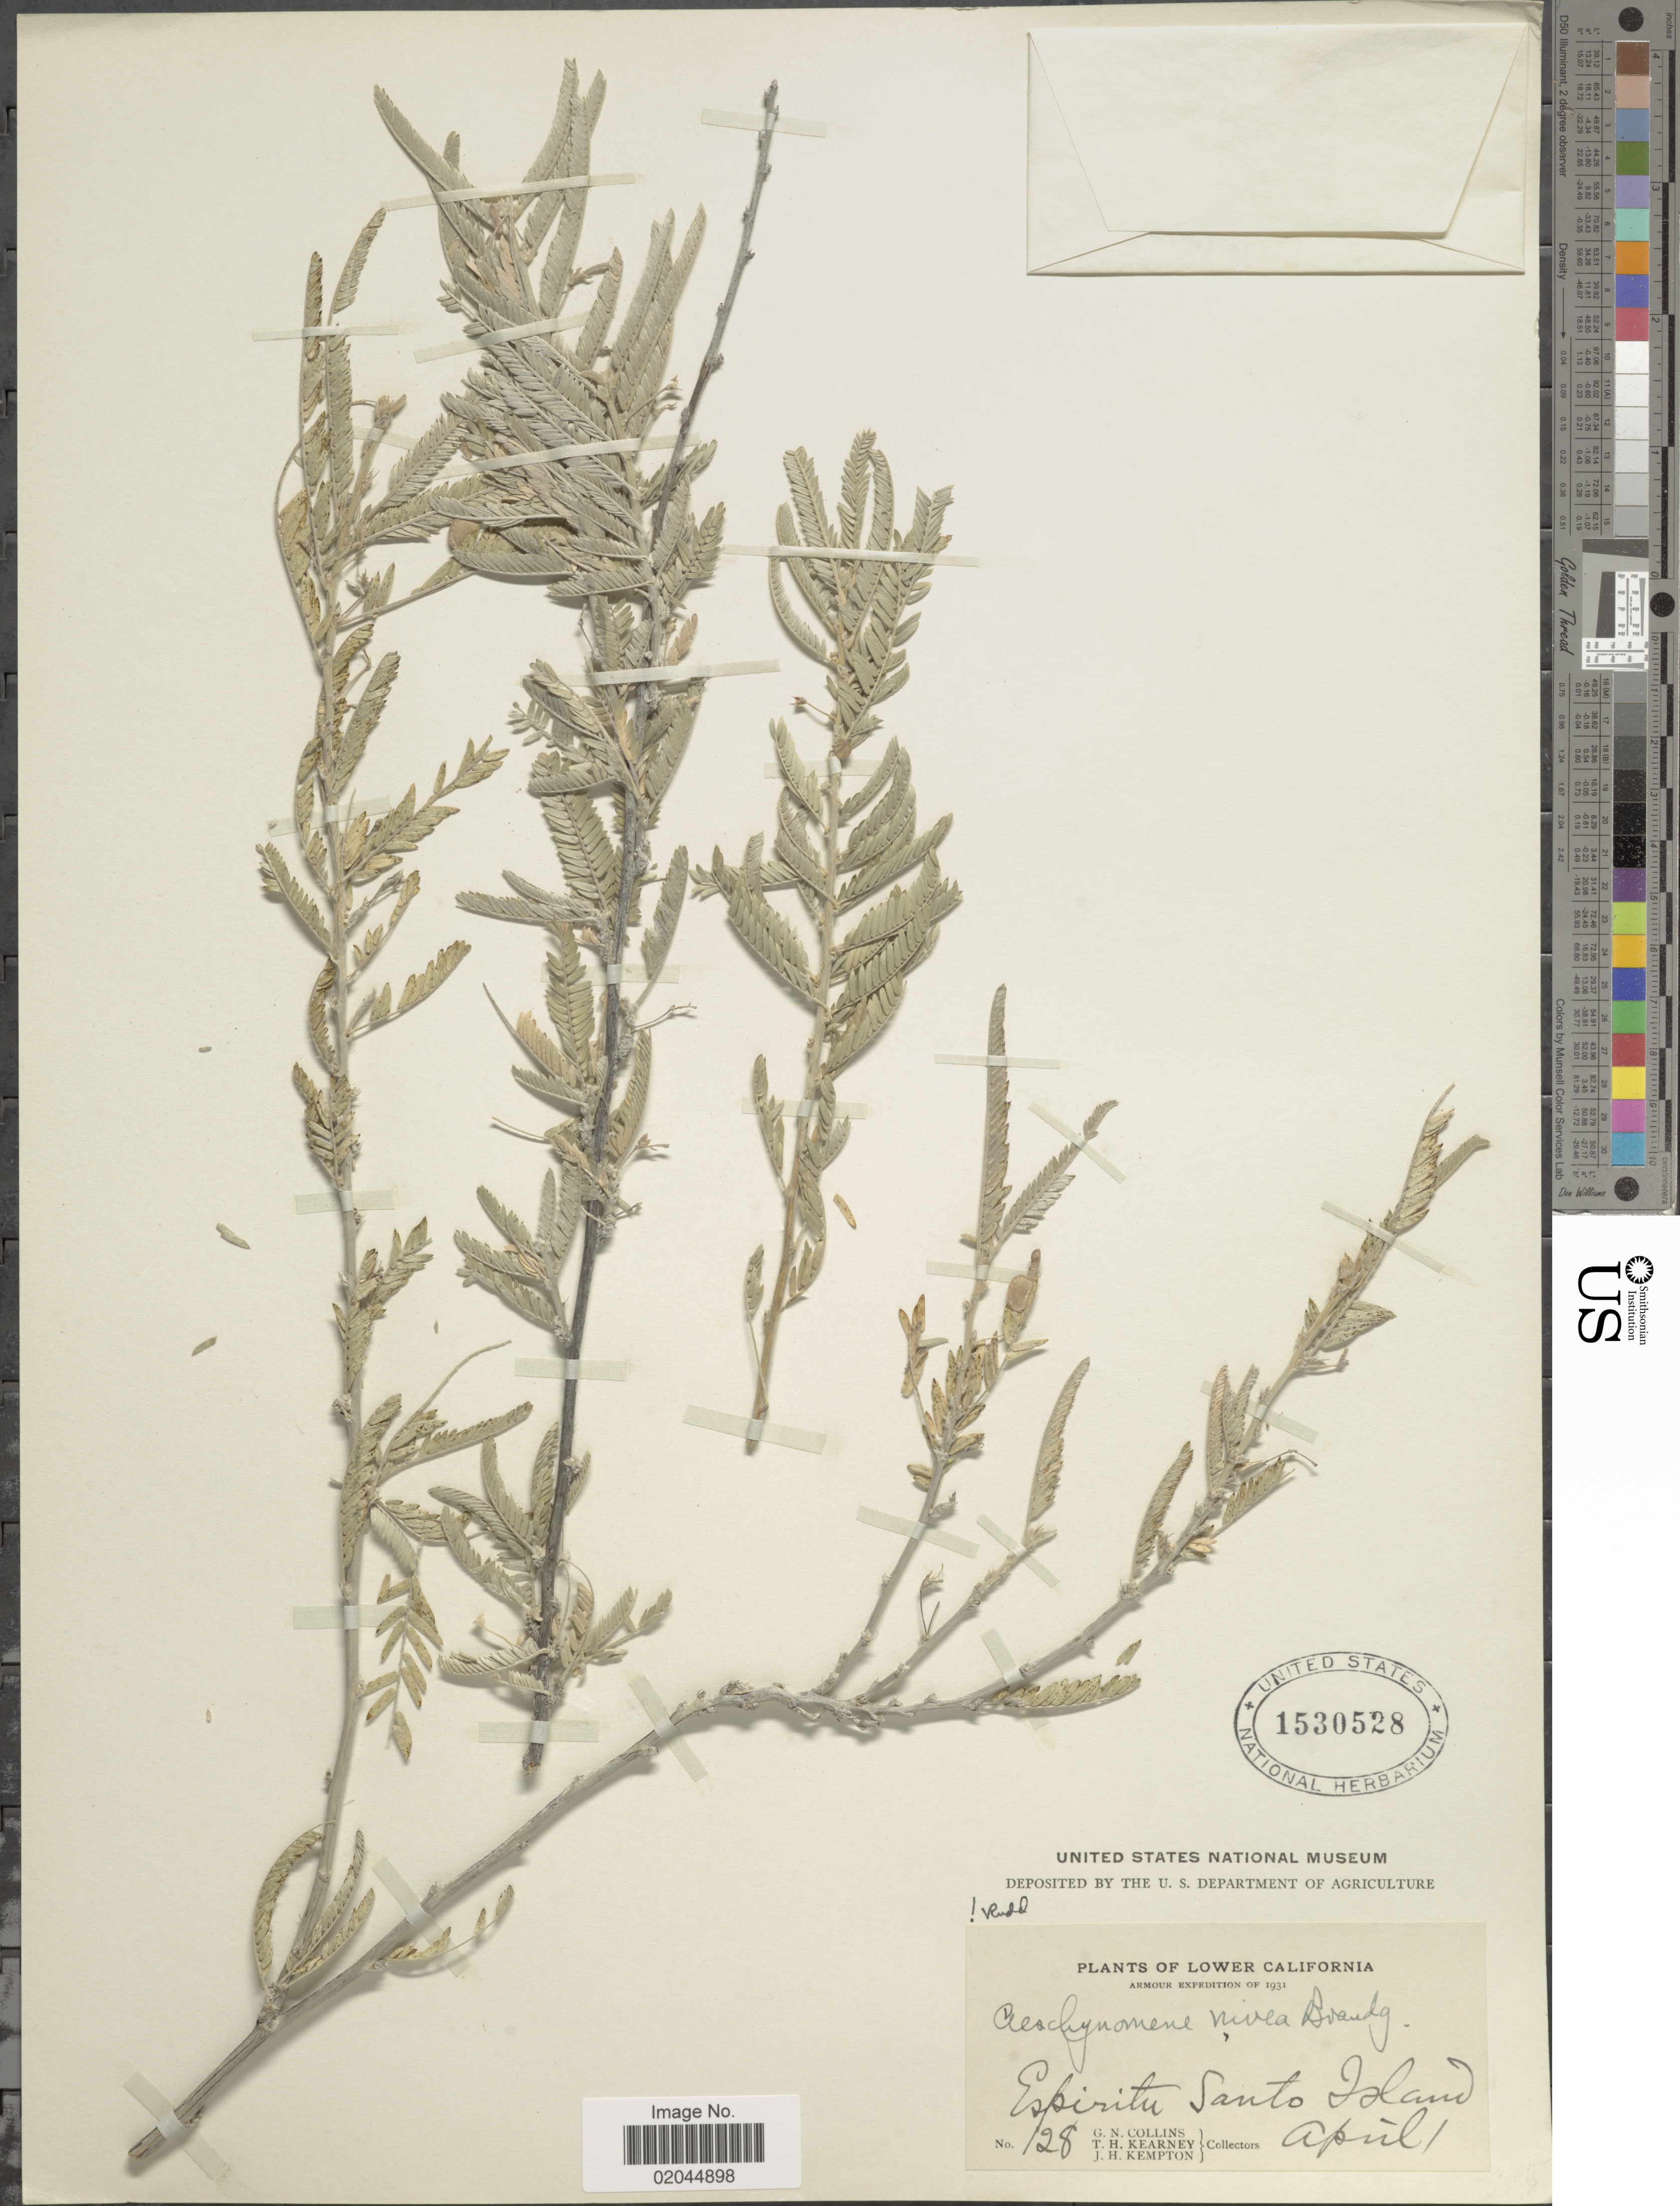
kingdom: Plantae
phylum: Tracheophyta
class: Magnoliopsida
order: Fabales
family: Fabaceae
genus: Aeschynomene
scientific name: Aeschynomene nivea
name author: Brandegee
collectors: G. Collins, T. H. Kearney & J. H. Kempton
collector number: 128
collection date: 1931-04-01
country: Mexico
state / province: Baja California Sur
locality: Lower California, Espiritu Santo Island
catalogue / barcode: US 1530528